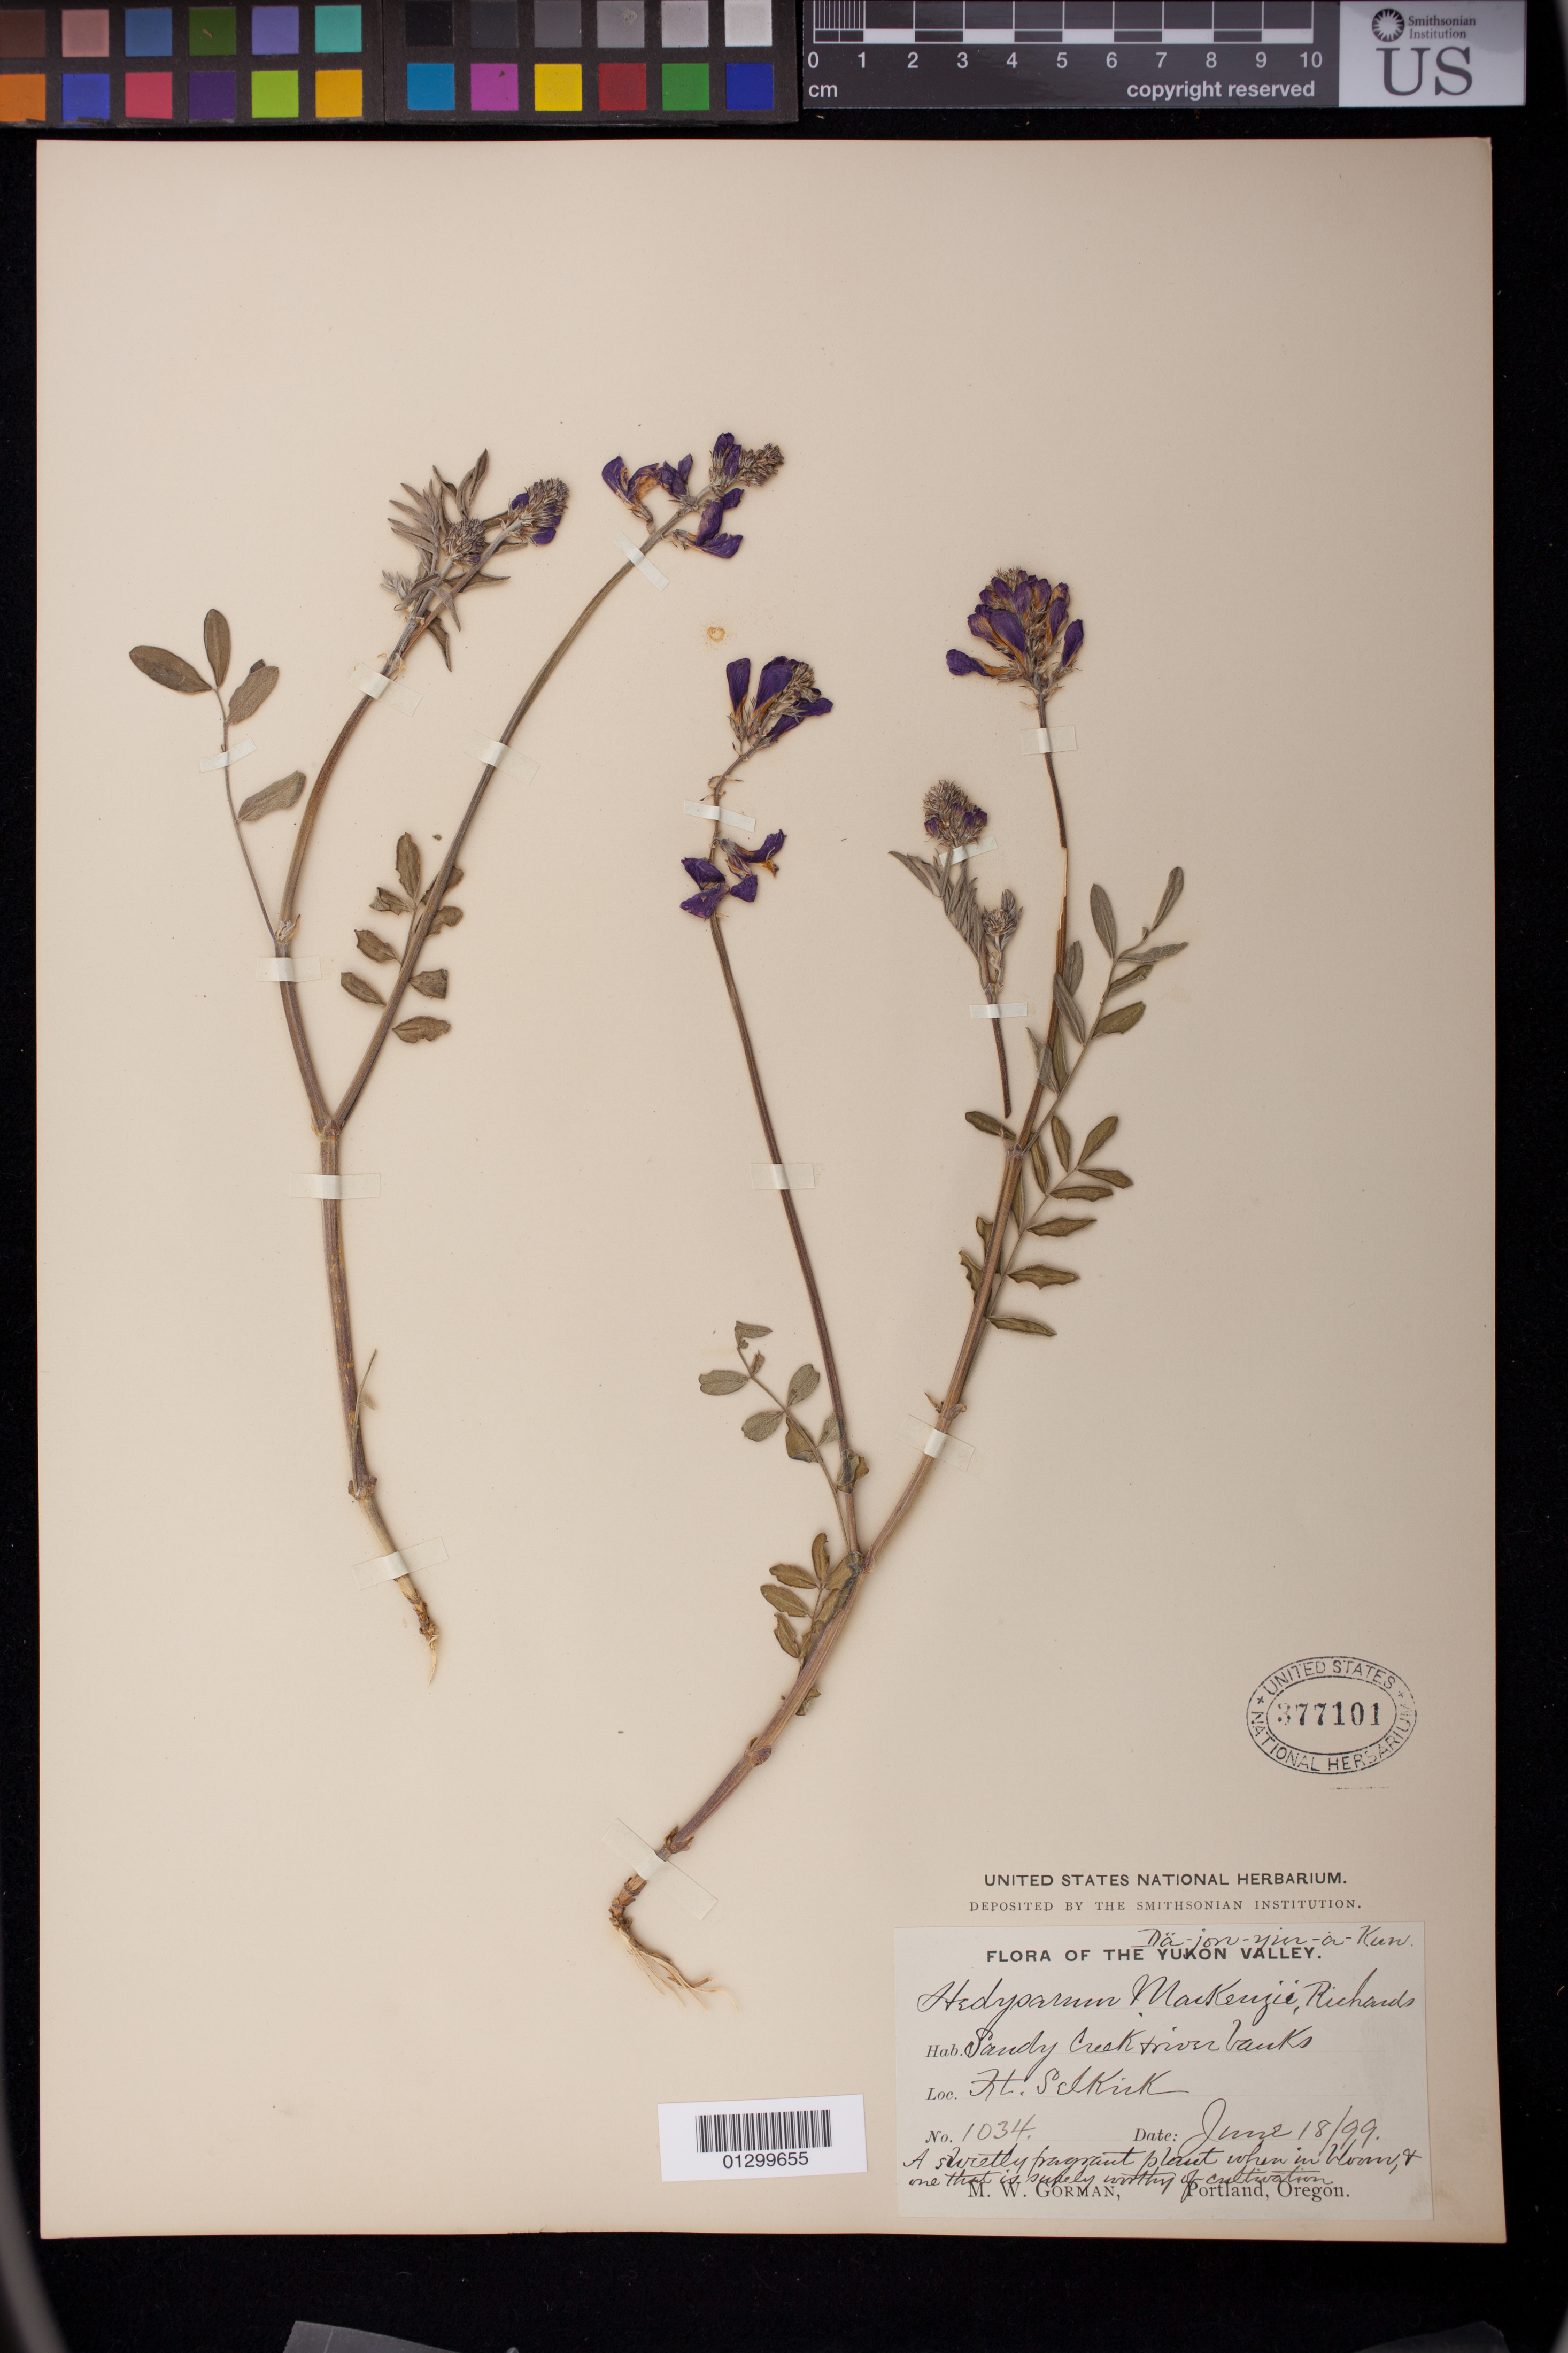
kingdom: Plantae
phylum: Tracheophyta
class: Magnoliopsida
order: Fabales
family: Fabaceae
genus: Hedysarum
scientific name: Hedysarum boreale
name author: Nutt.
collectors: M. W. Gorman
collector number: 1034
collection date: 1899-06-18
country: Canada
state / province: Yukon Territory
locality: Fort Selkirk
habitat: Sandy creek and river banks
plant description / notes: A shretty fragrant plant when in bloom, and one that is surely worhty of cultivation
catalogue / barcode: US 377101